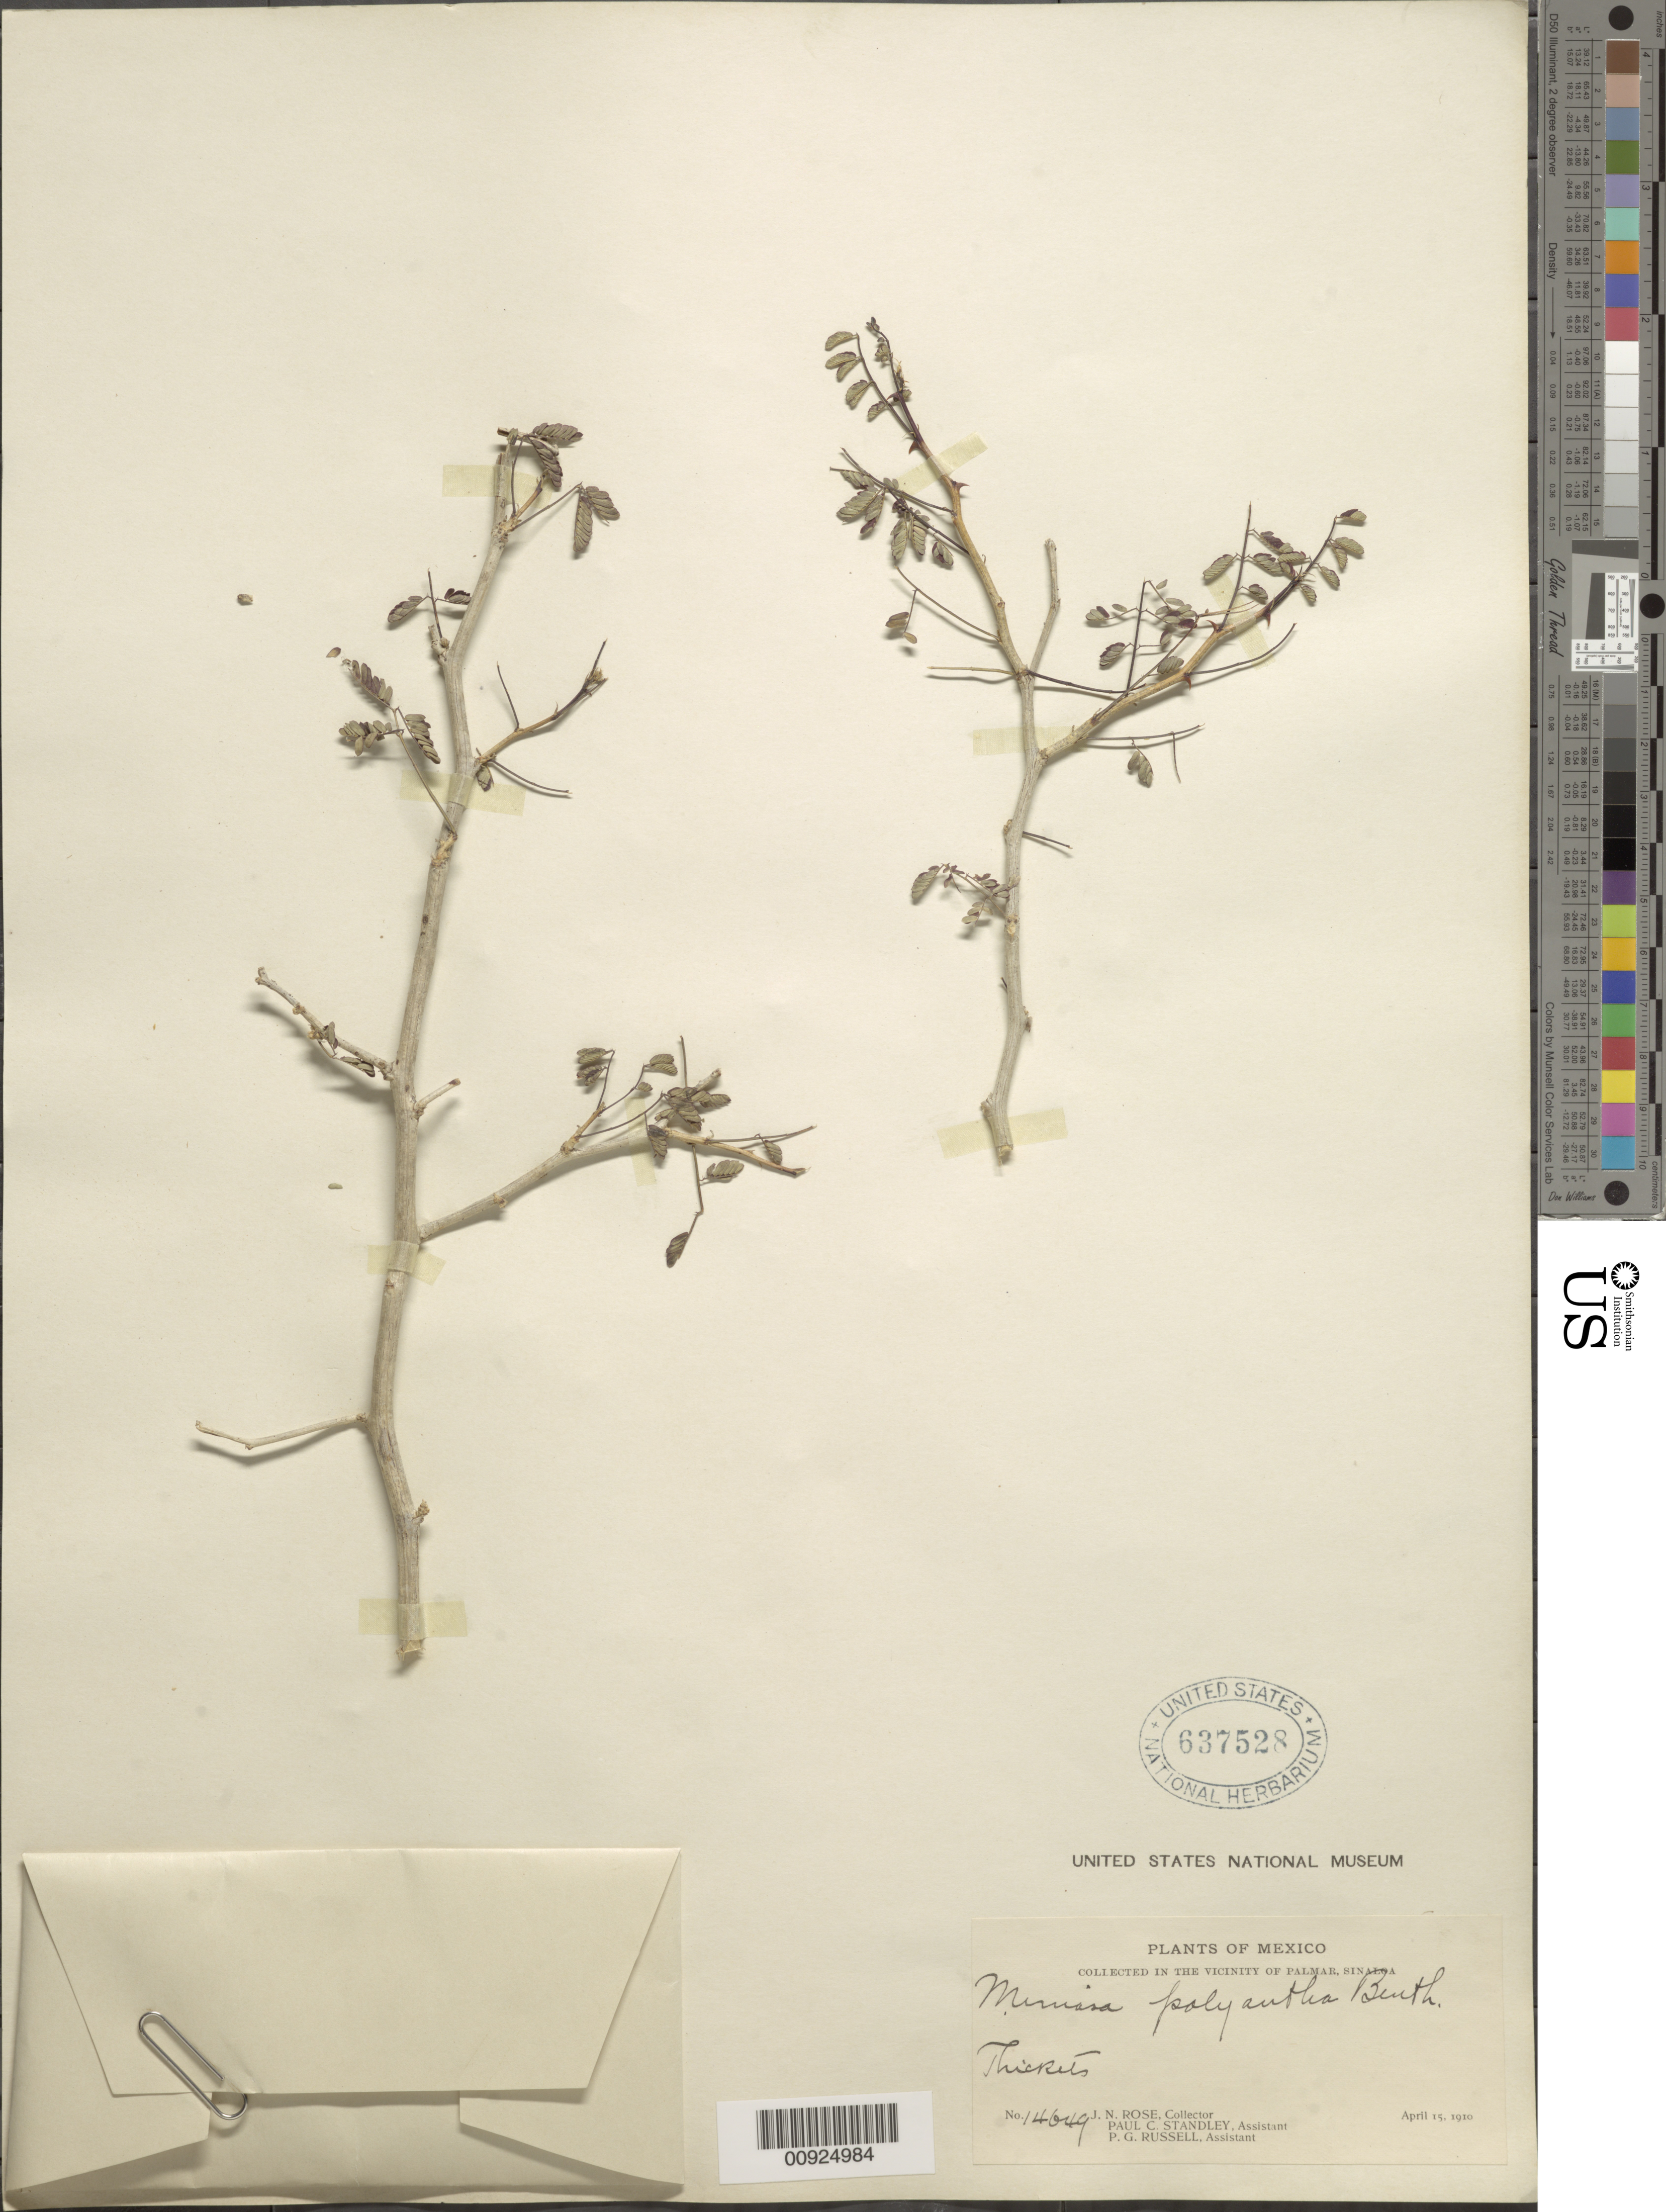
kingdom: Plantae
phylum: Tracheophyta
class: Magnoliopsida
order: Fabales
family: Fabaceae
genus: Mimosa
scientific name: Mimosa polyantha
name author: Benth.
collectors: J. N. Rose, P. C. Standley & P. G. Russell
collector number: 14649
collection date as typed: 15 Apr 1910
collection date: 1910-04-15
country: Mexico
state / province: Sinaloa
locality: In the vicinity of Palmar, Sinaloa.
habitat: Thickets.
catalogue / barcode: US 637528